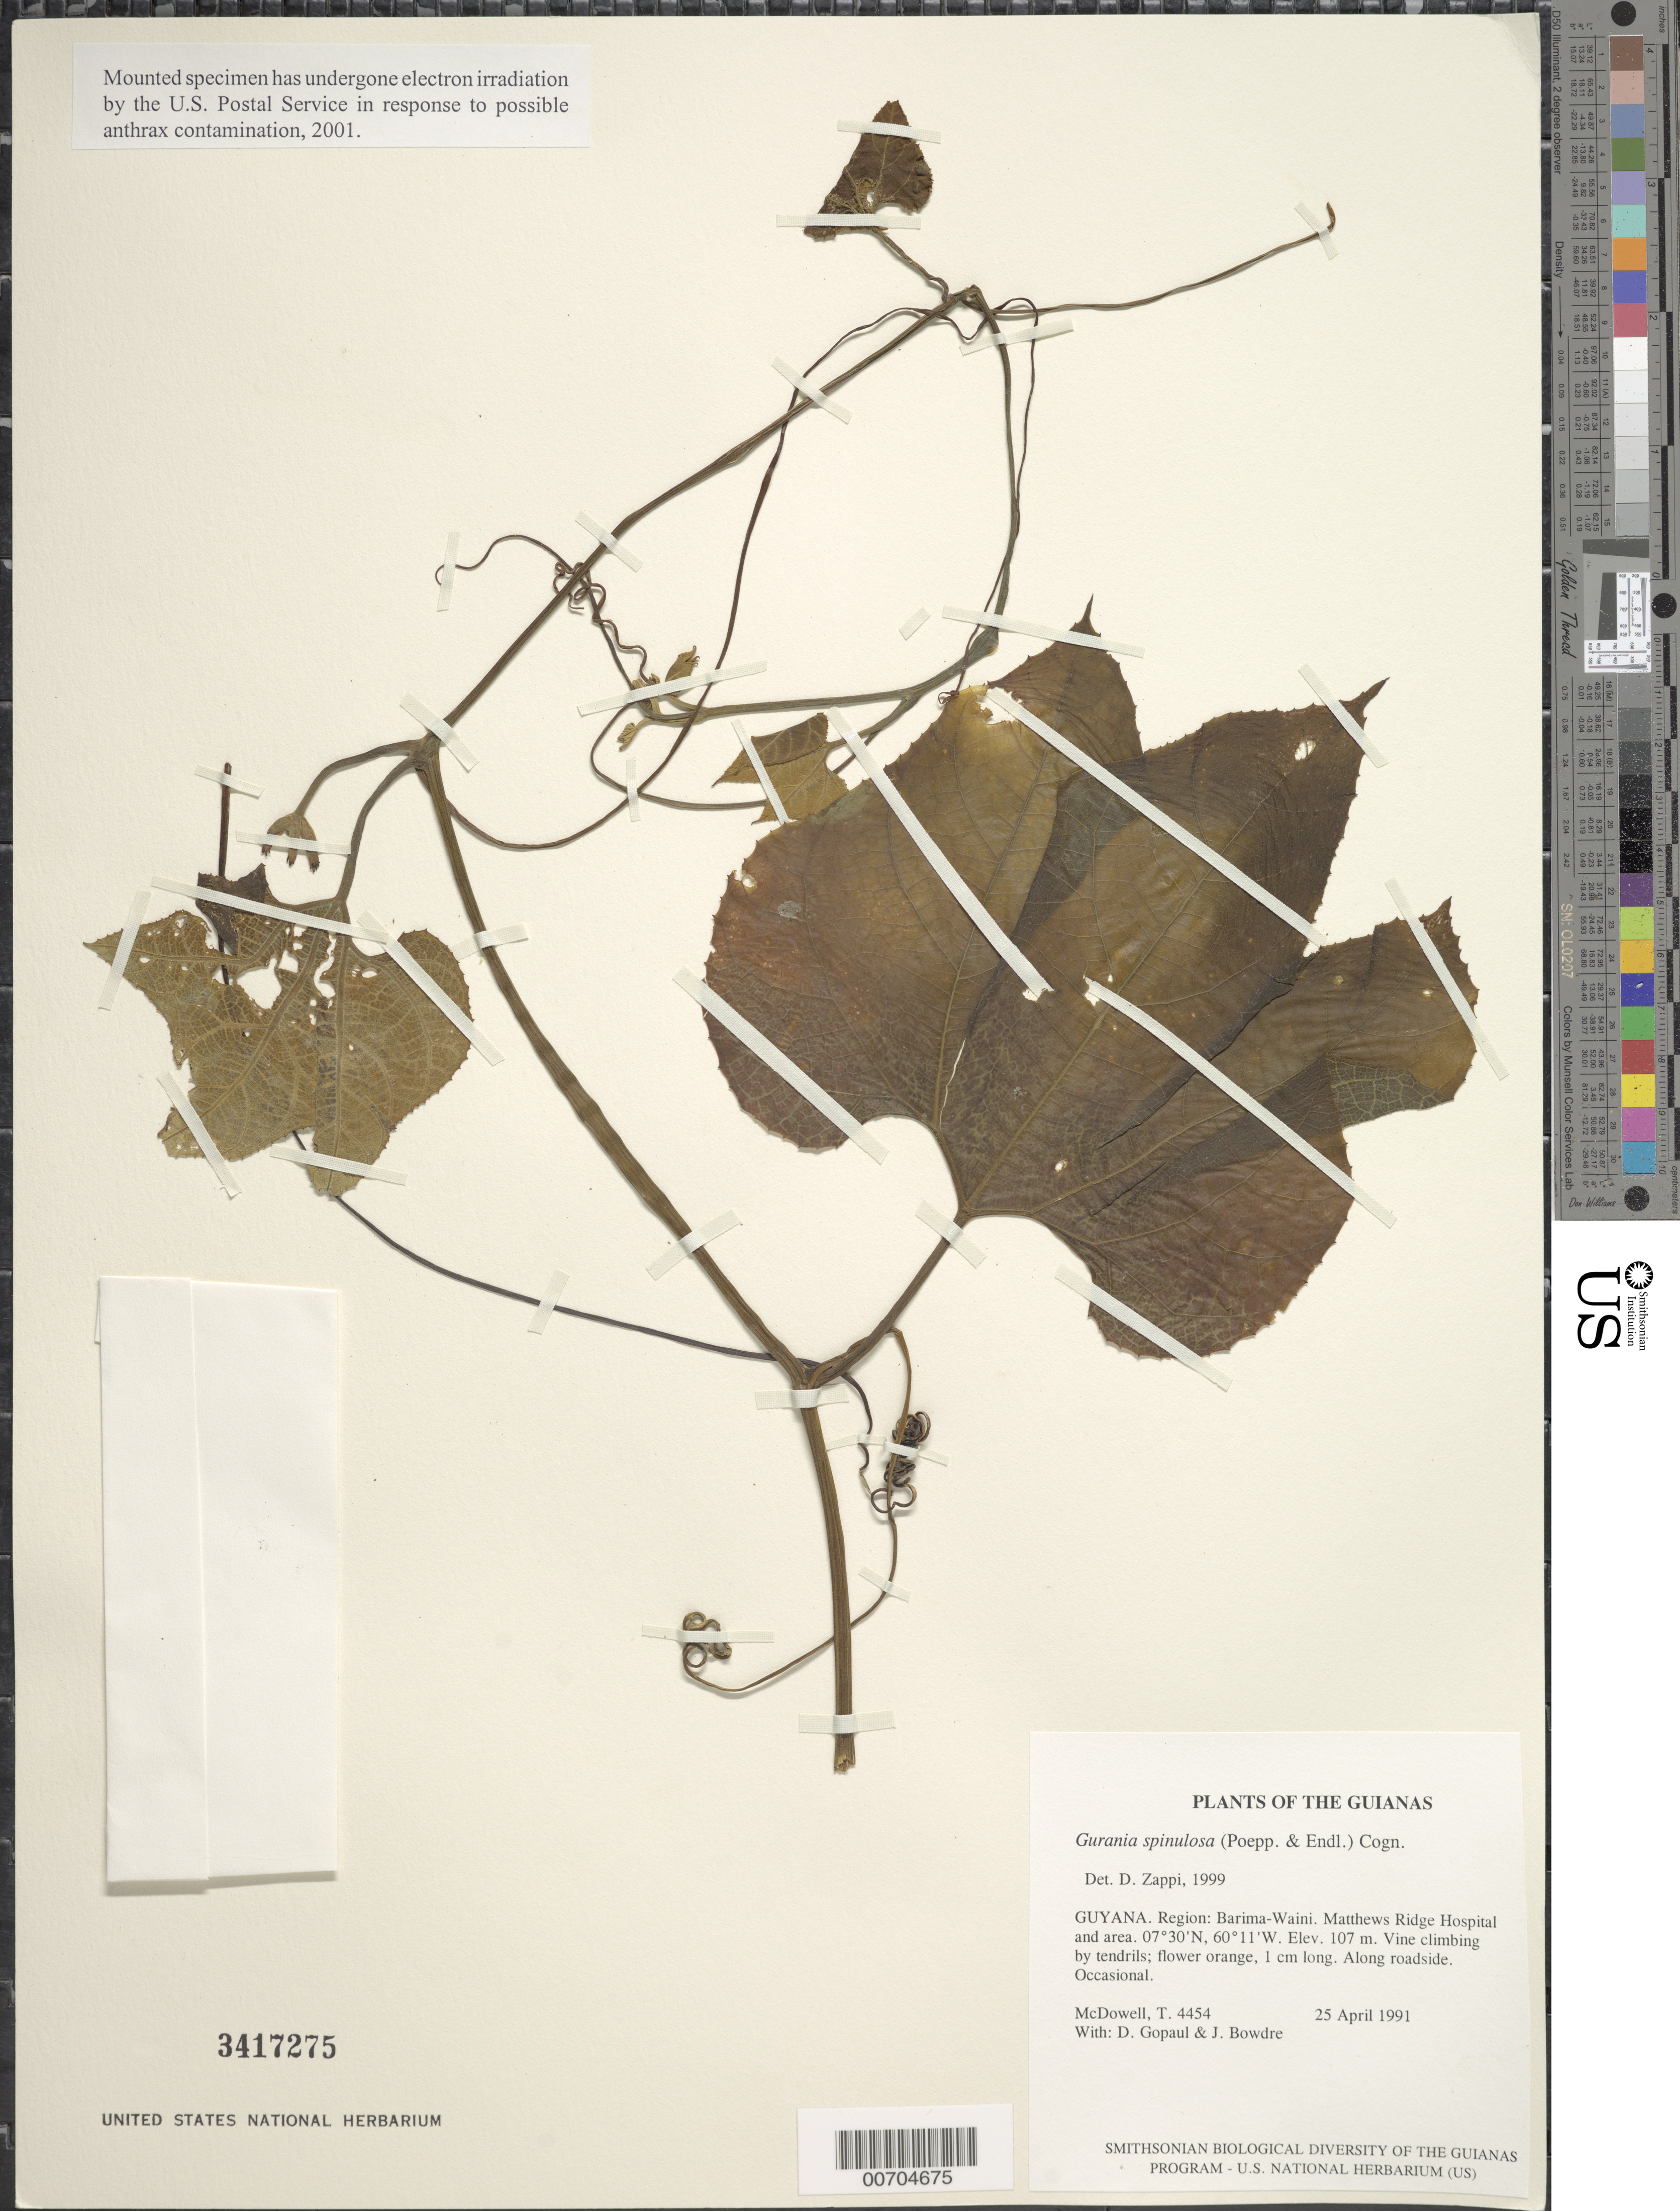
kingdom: Plantae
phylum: Tracheophyta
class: Magnoliopsida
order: Cucurbitales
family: Cucurbitaceae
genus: Gurania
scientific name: Gurania spinulosa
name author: (Poepp. & Endl.) Cogn.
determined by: Zappi, Daniela C.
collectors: T. McDowell, D. Gopaul & J. Bowdre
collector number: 4454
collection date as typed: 25 April 1991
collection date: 1991-04-25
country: Guyana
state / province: Barima-Waini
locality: Matthews Ridge Hospital and area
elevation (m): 107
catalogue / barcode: US 3417275